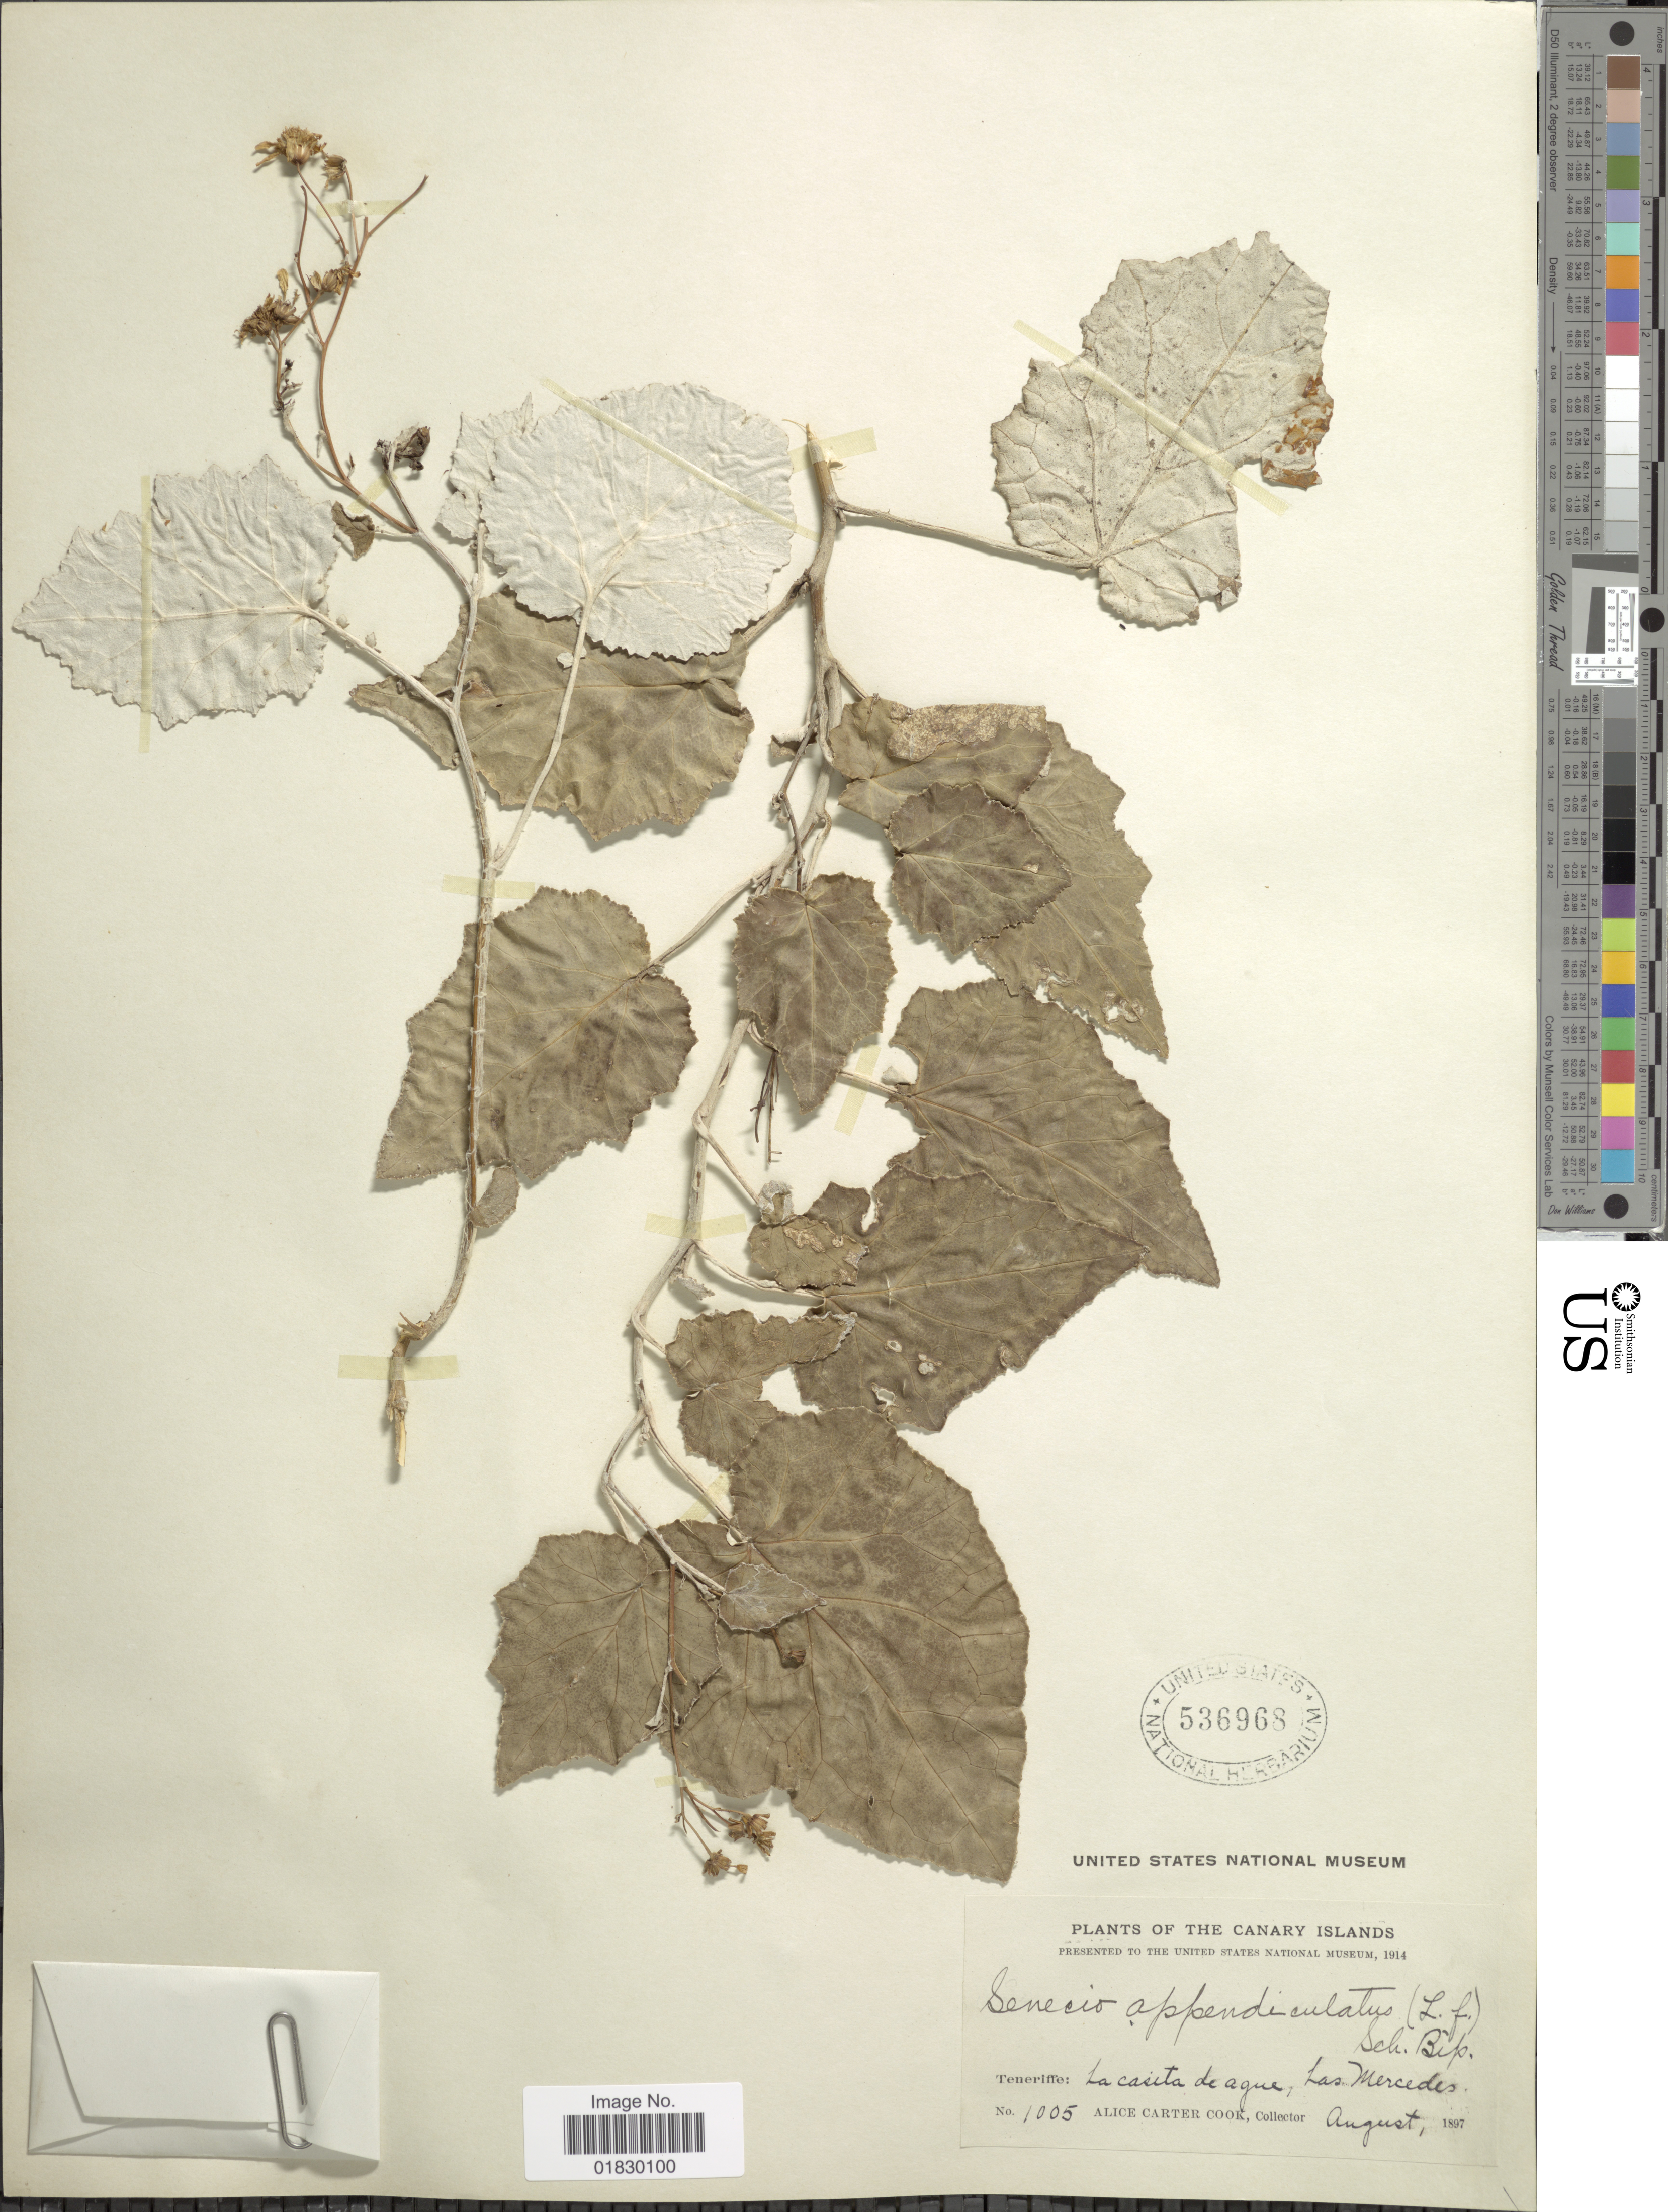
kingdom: Plantae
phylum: Tracheophyta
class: Magnoliopsida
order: Asterales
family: Asteraceae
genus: Pericallis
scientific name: Pericallis appendiculata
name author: (L. f.) B. Nord.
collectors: Alice C. Cook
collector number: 1005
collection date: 1897-08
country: Spain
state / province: Canarias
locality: The Canary Islands, Tenerife: la casita de agua, Las Mercedes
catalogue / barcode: US 536968